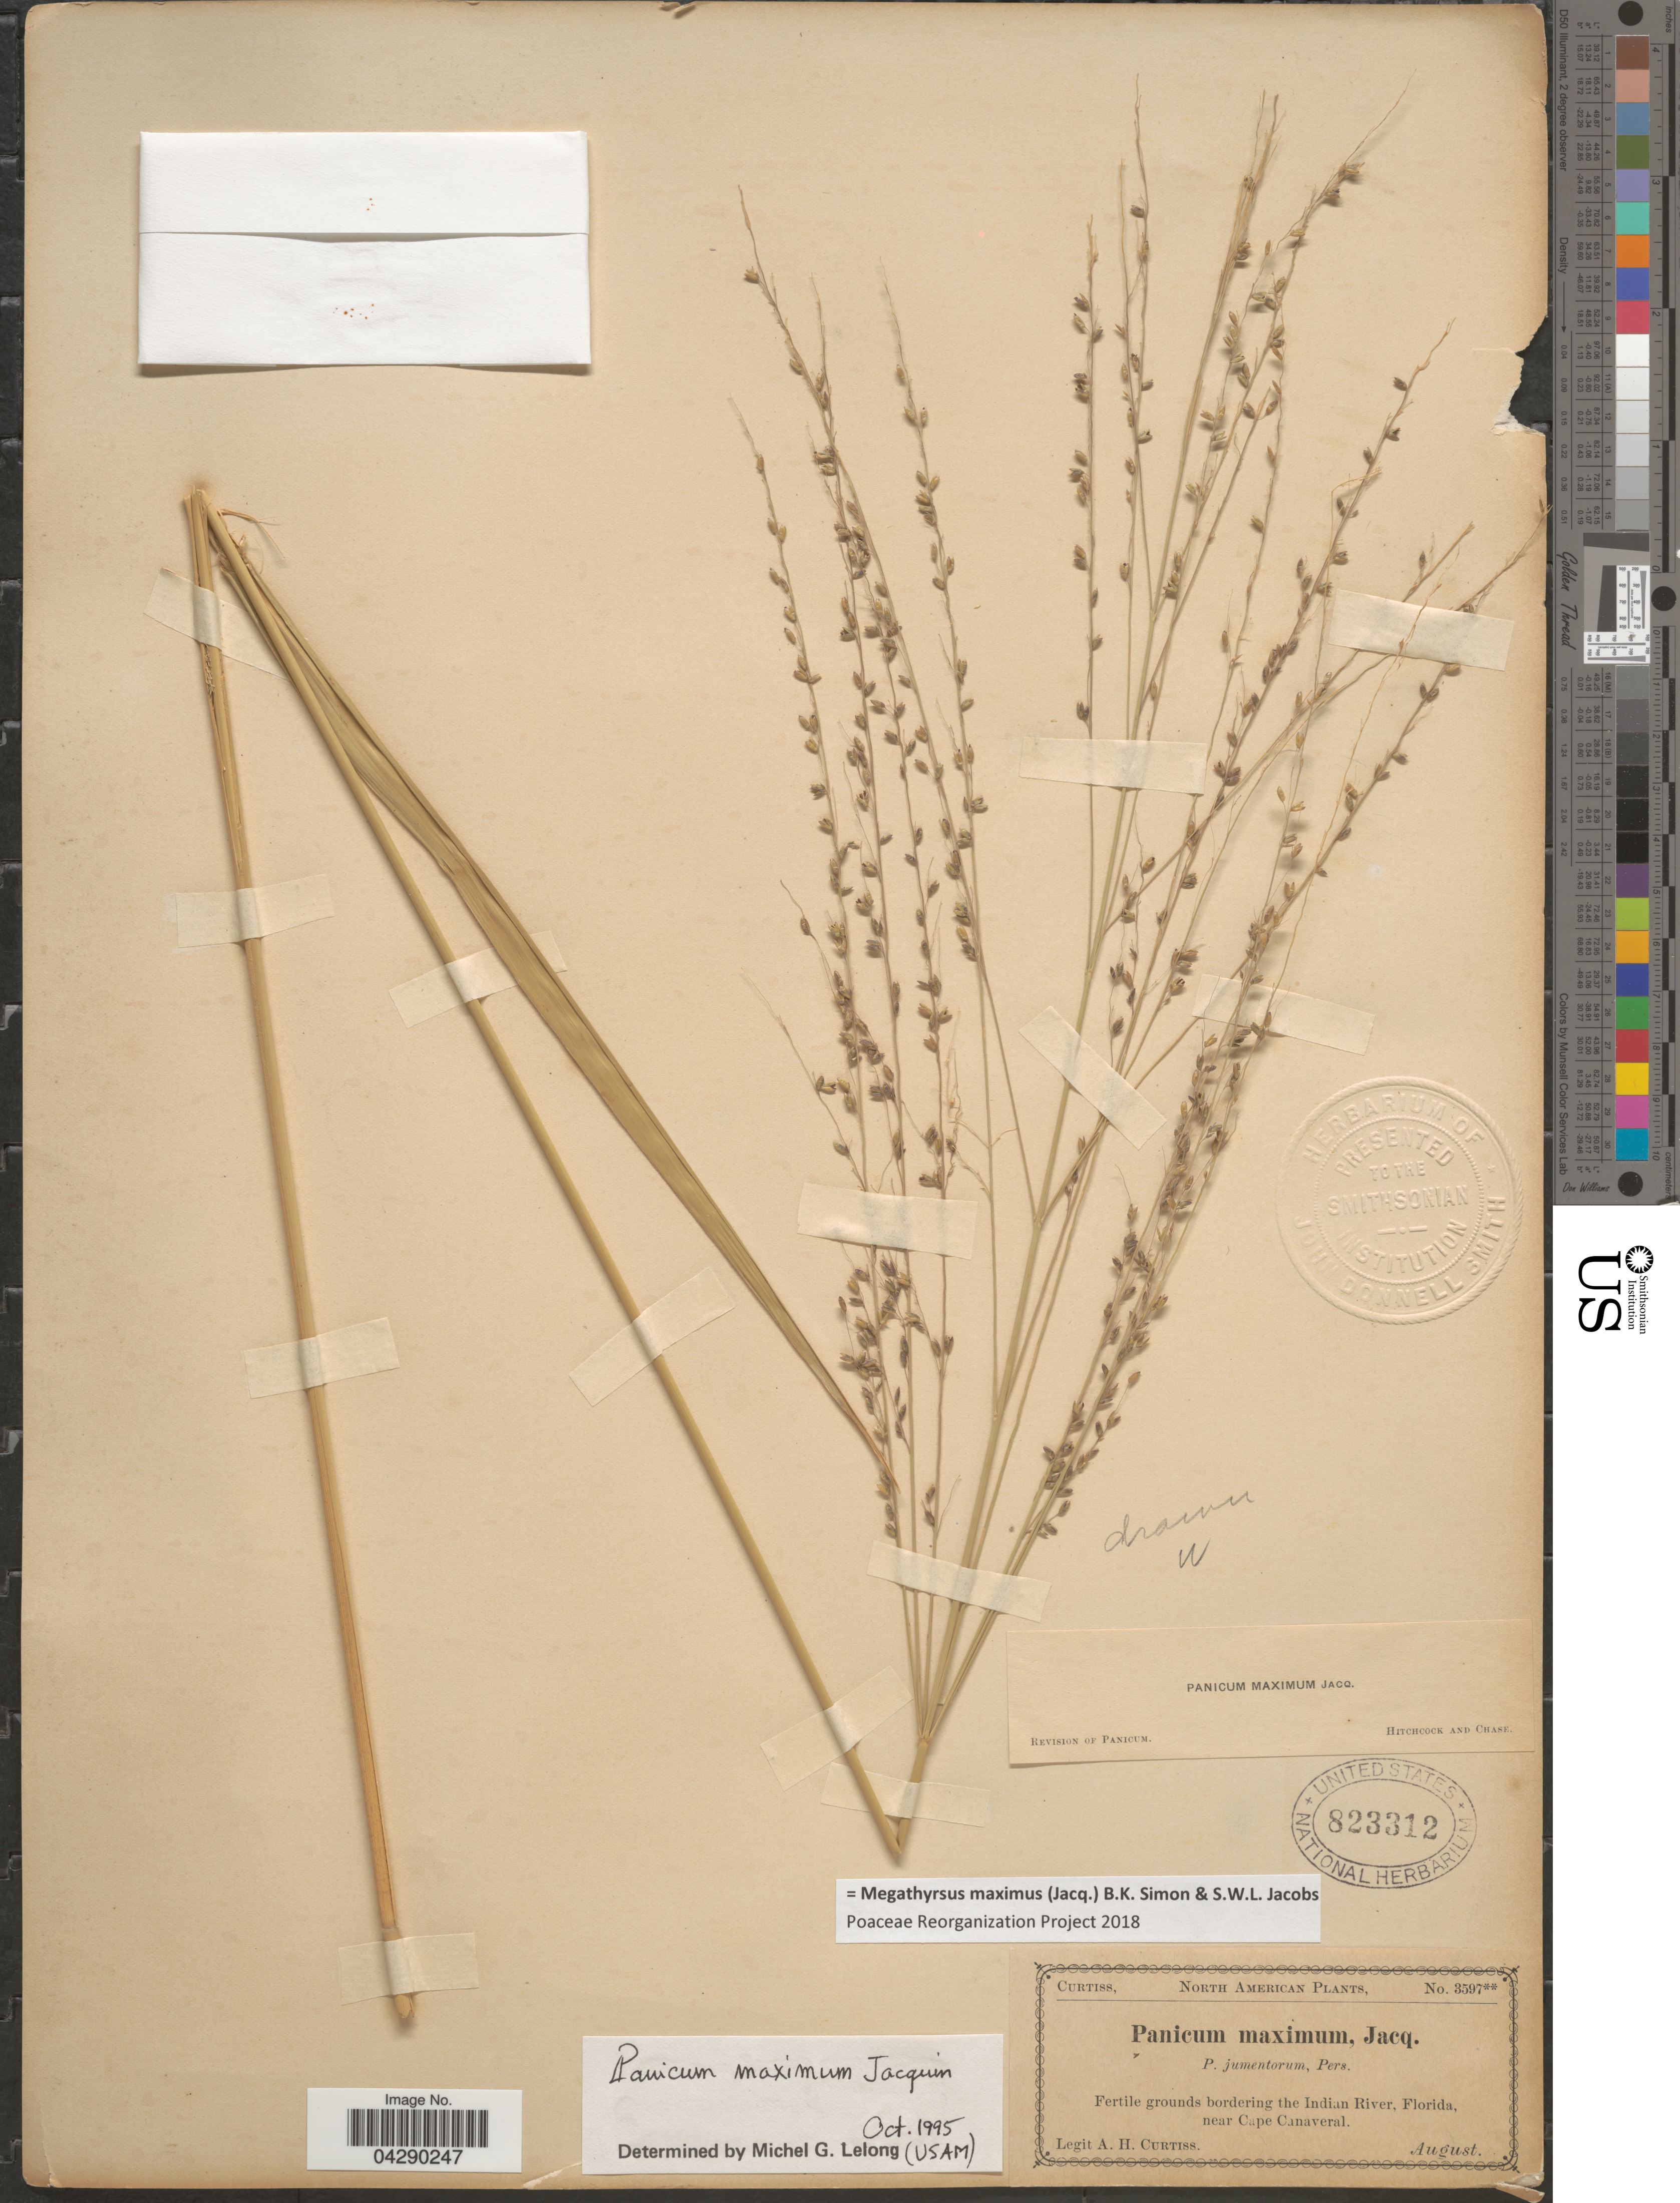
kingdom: Plantae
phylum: Tracheophyta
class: Liliopsida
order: Poales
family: Poaceae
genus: Megathyrsus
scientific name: Megathyrsus maximus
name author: (Jacq.) B.K. Simon & S.W.L. Jacobs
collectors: A. H. Curtiss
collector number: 3597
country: United States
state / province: Florida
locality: Fertile grounds bordering the Indian River, near Cape Canaveral.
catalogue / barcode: US 823312